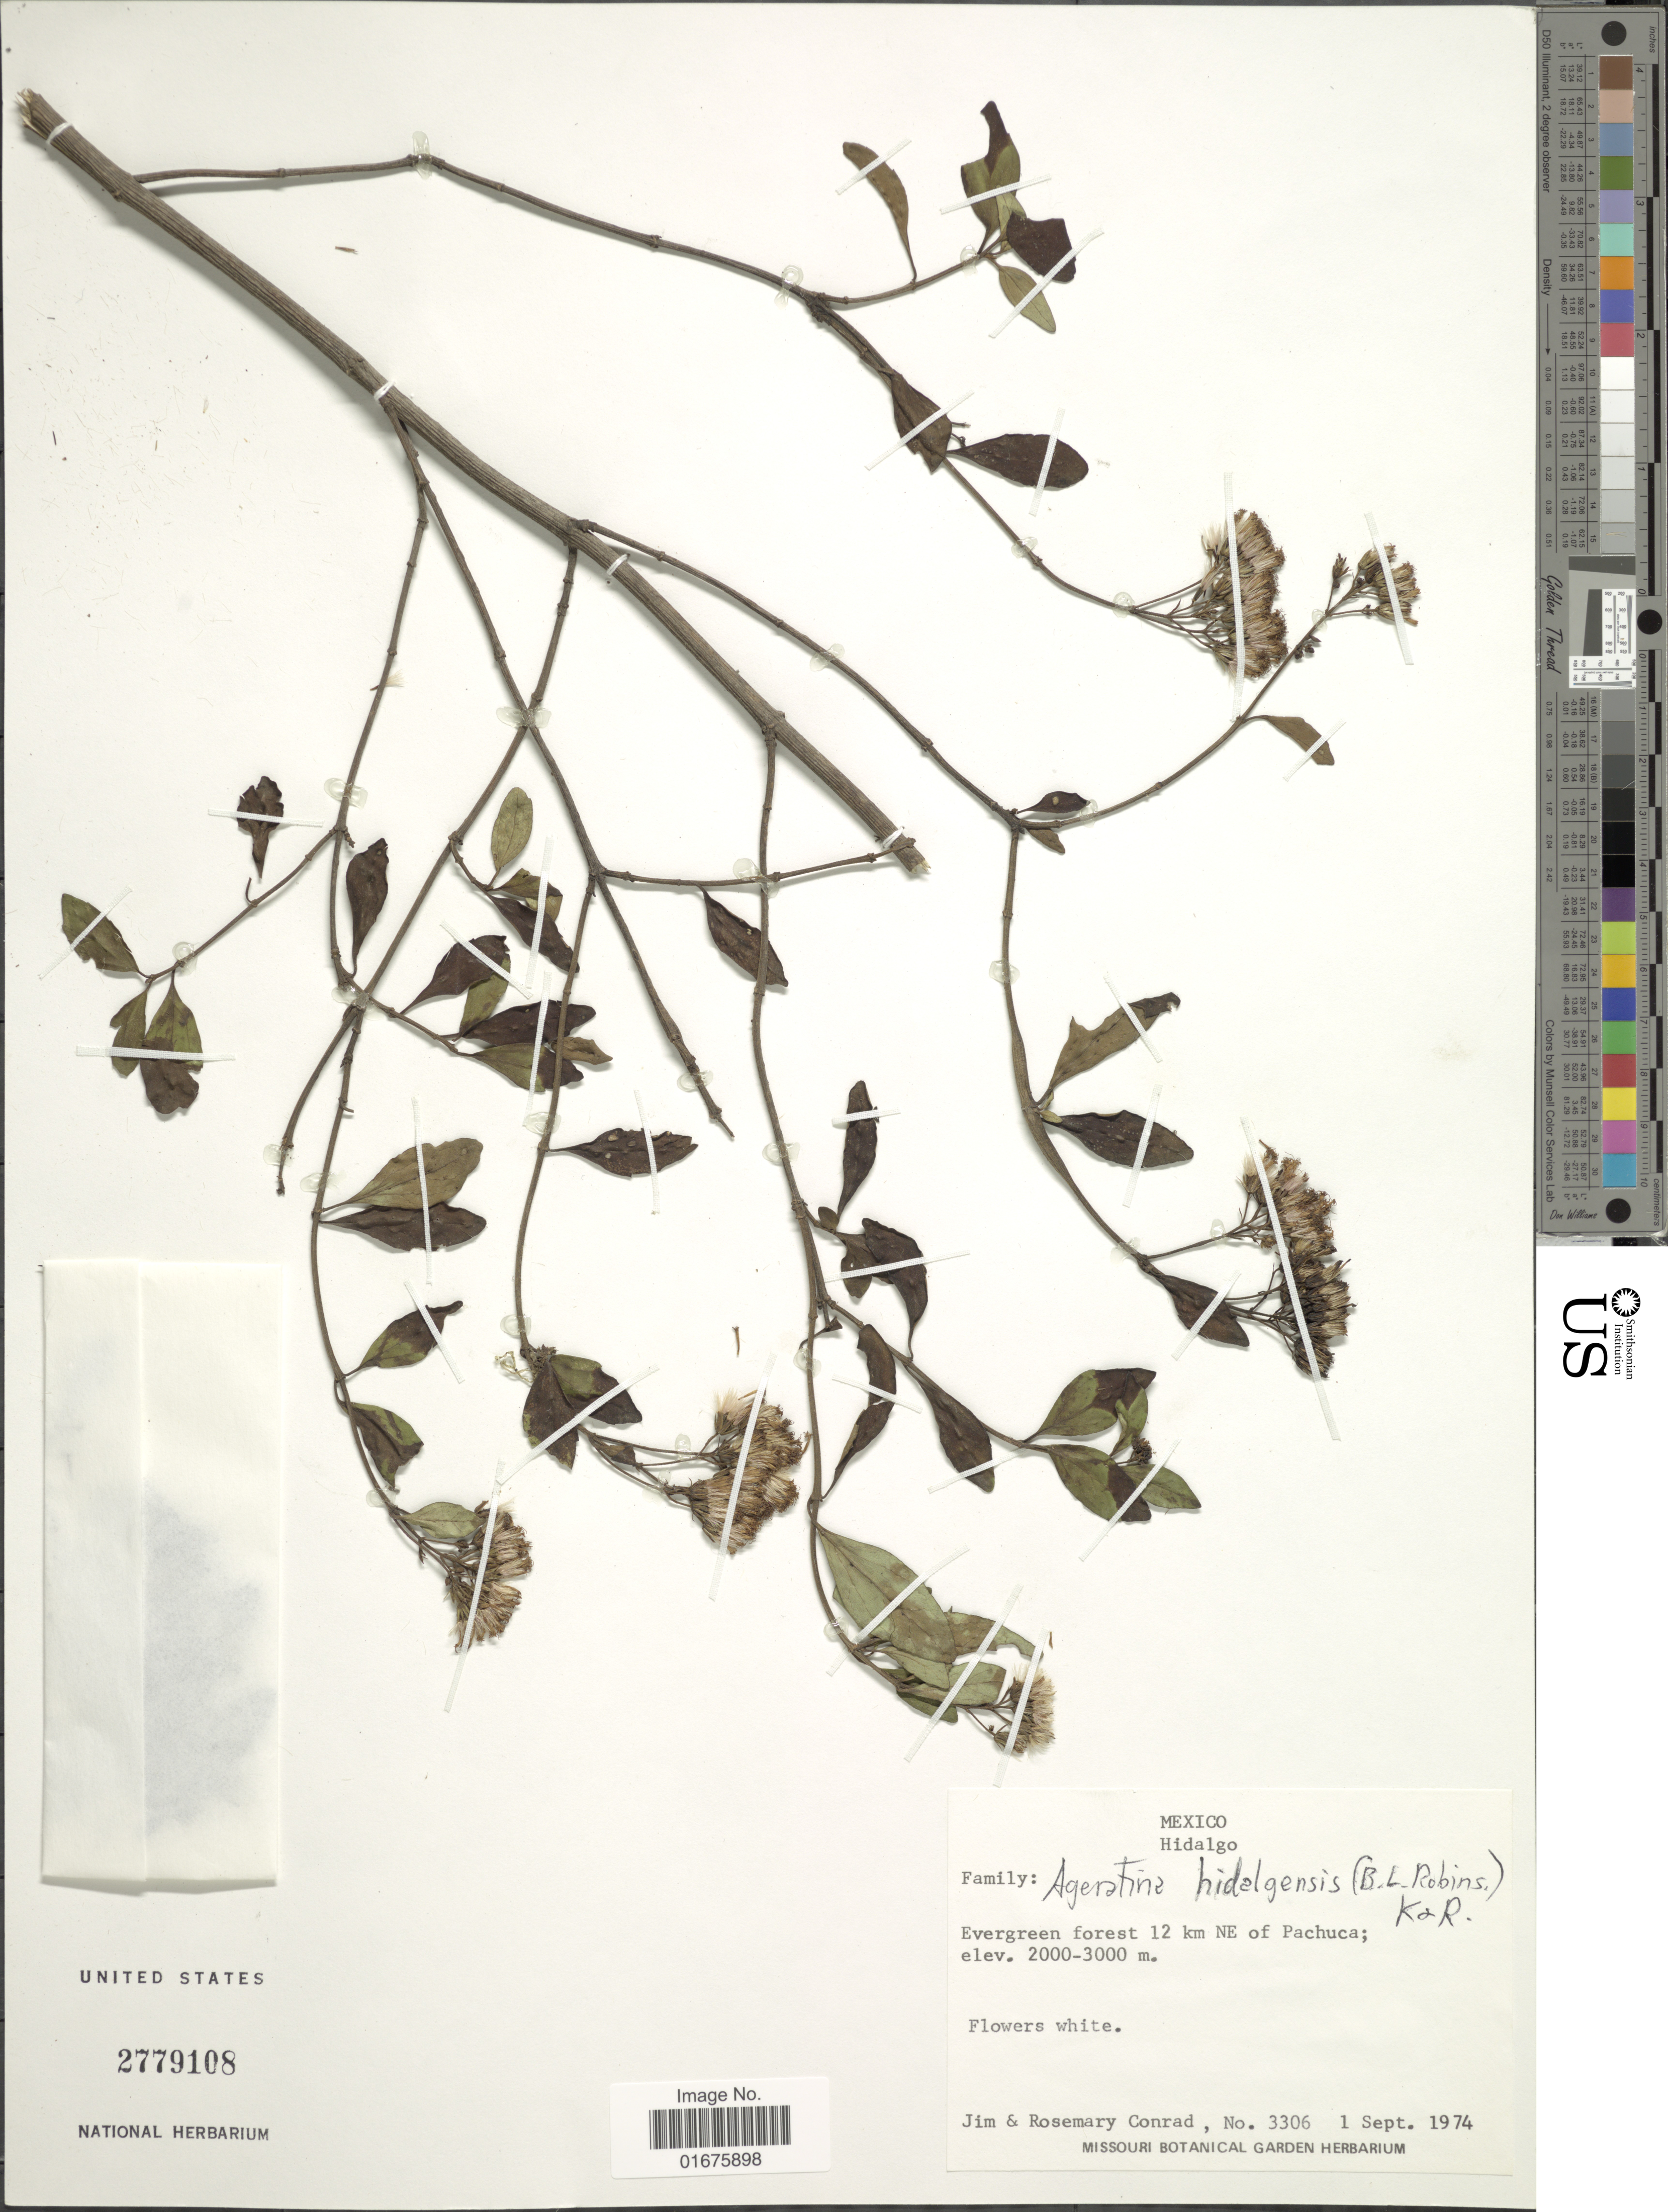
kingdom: Plantae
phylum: Tracheophyta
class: Magnoliopsida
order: Asterales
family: Asteraceae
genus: Ageratina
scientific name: Ageratina hidalgensis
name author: (B.L. Rob.) R.M. King & H. Rob.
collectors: J. Conrad & R. Conrad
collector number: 3306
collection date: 1974-09-01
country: Mexico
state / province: Hidalgo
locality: Evergreen forest 12 km NE of Pachuca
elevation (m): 2000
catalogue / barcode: US 2779108